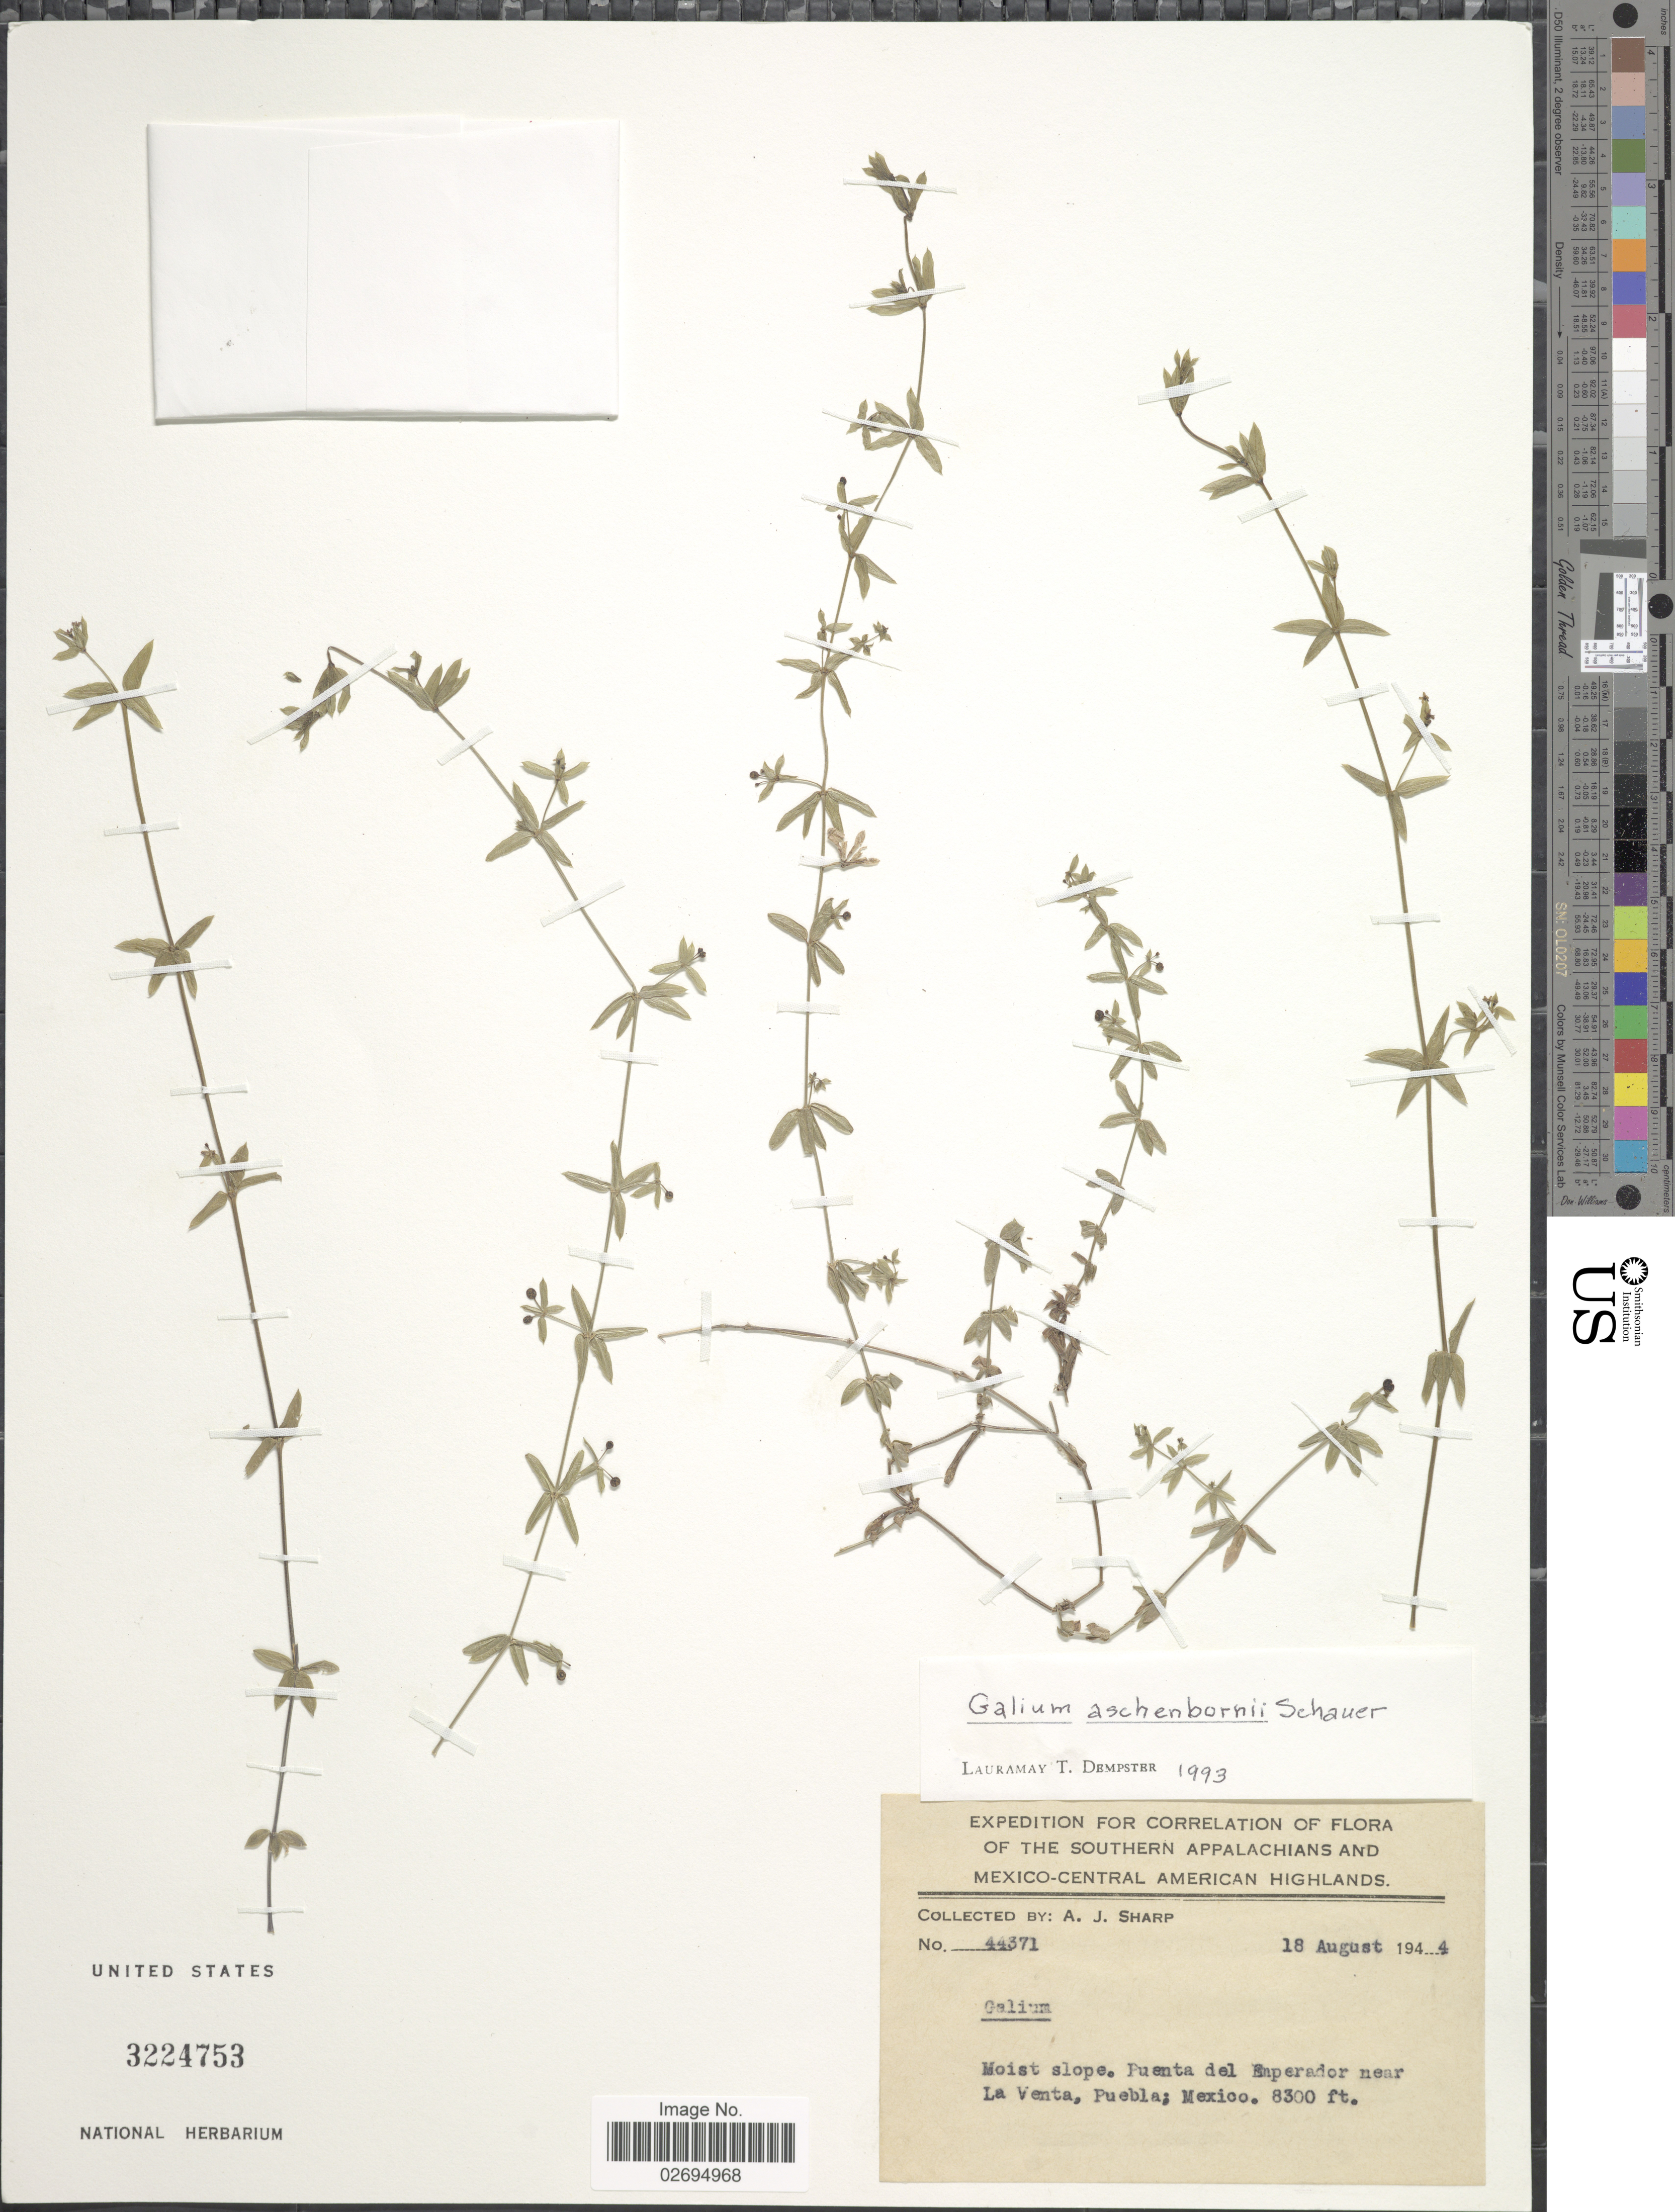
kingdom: Plantae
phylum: Tracheophyta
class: Magnoliopsida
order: Gentianales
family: Rubiaceae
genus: Galium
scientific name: Galium aschenbornii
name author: Schauer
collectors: A. J. Sharp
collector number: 44371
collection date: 1944-08-18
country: Mexico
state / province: Puebla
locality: The Southern Appalachians and Mexico-Central American Highlands, Moist slope. Puenta del Emperador near La Venta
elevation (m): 2530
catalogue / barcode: US 3224753